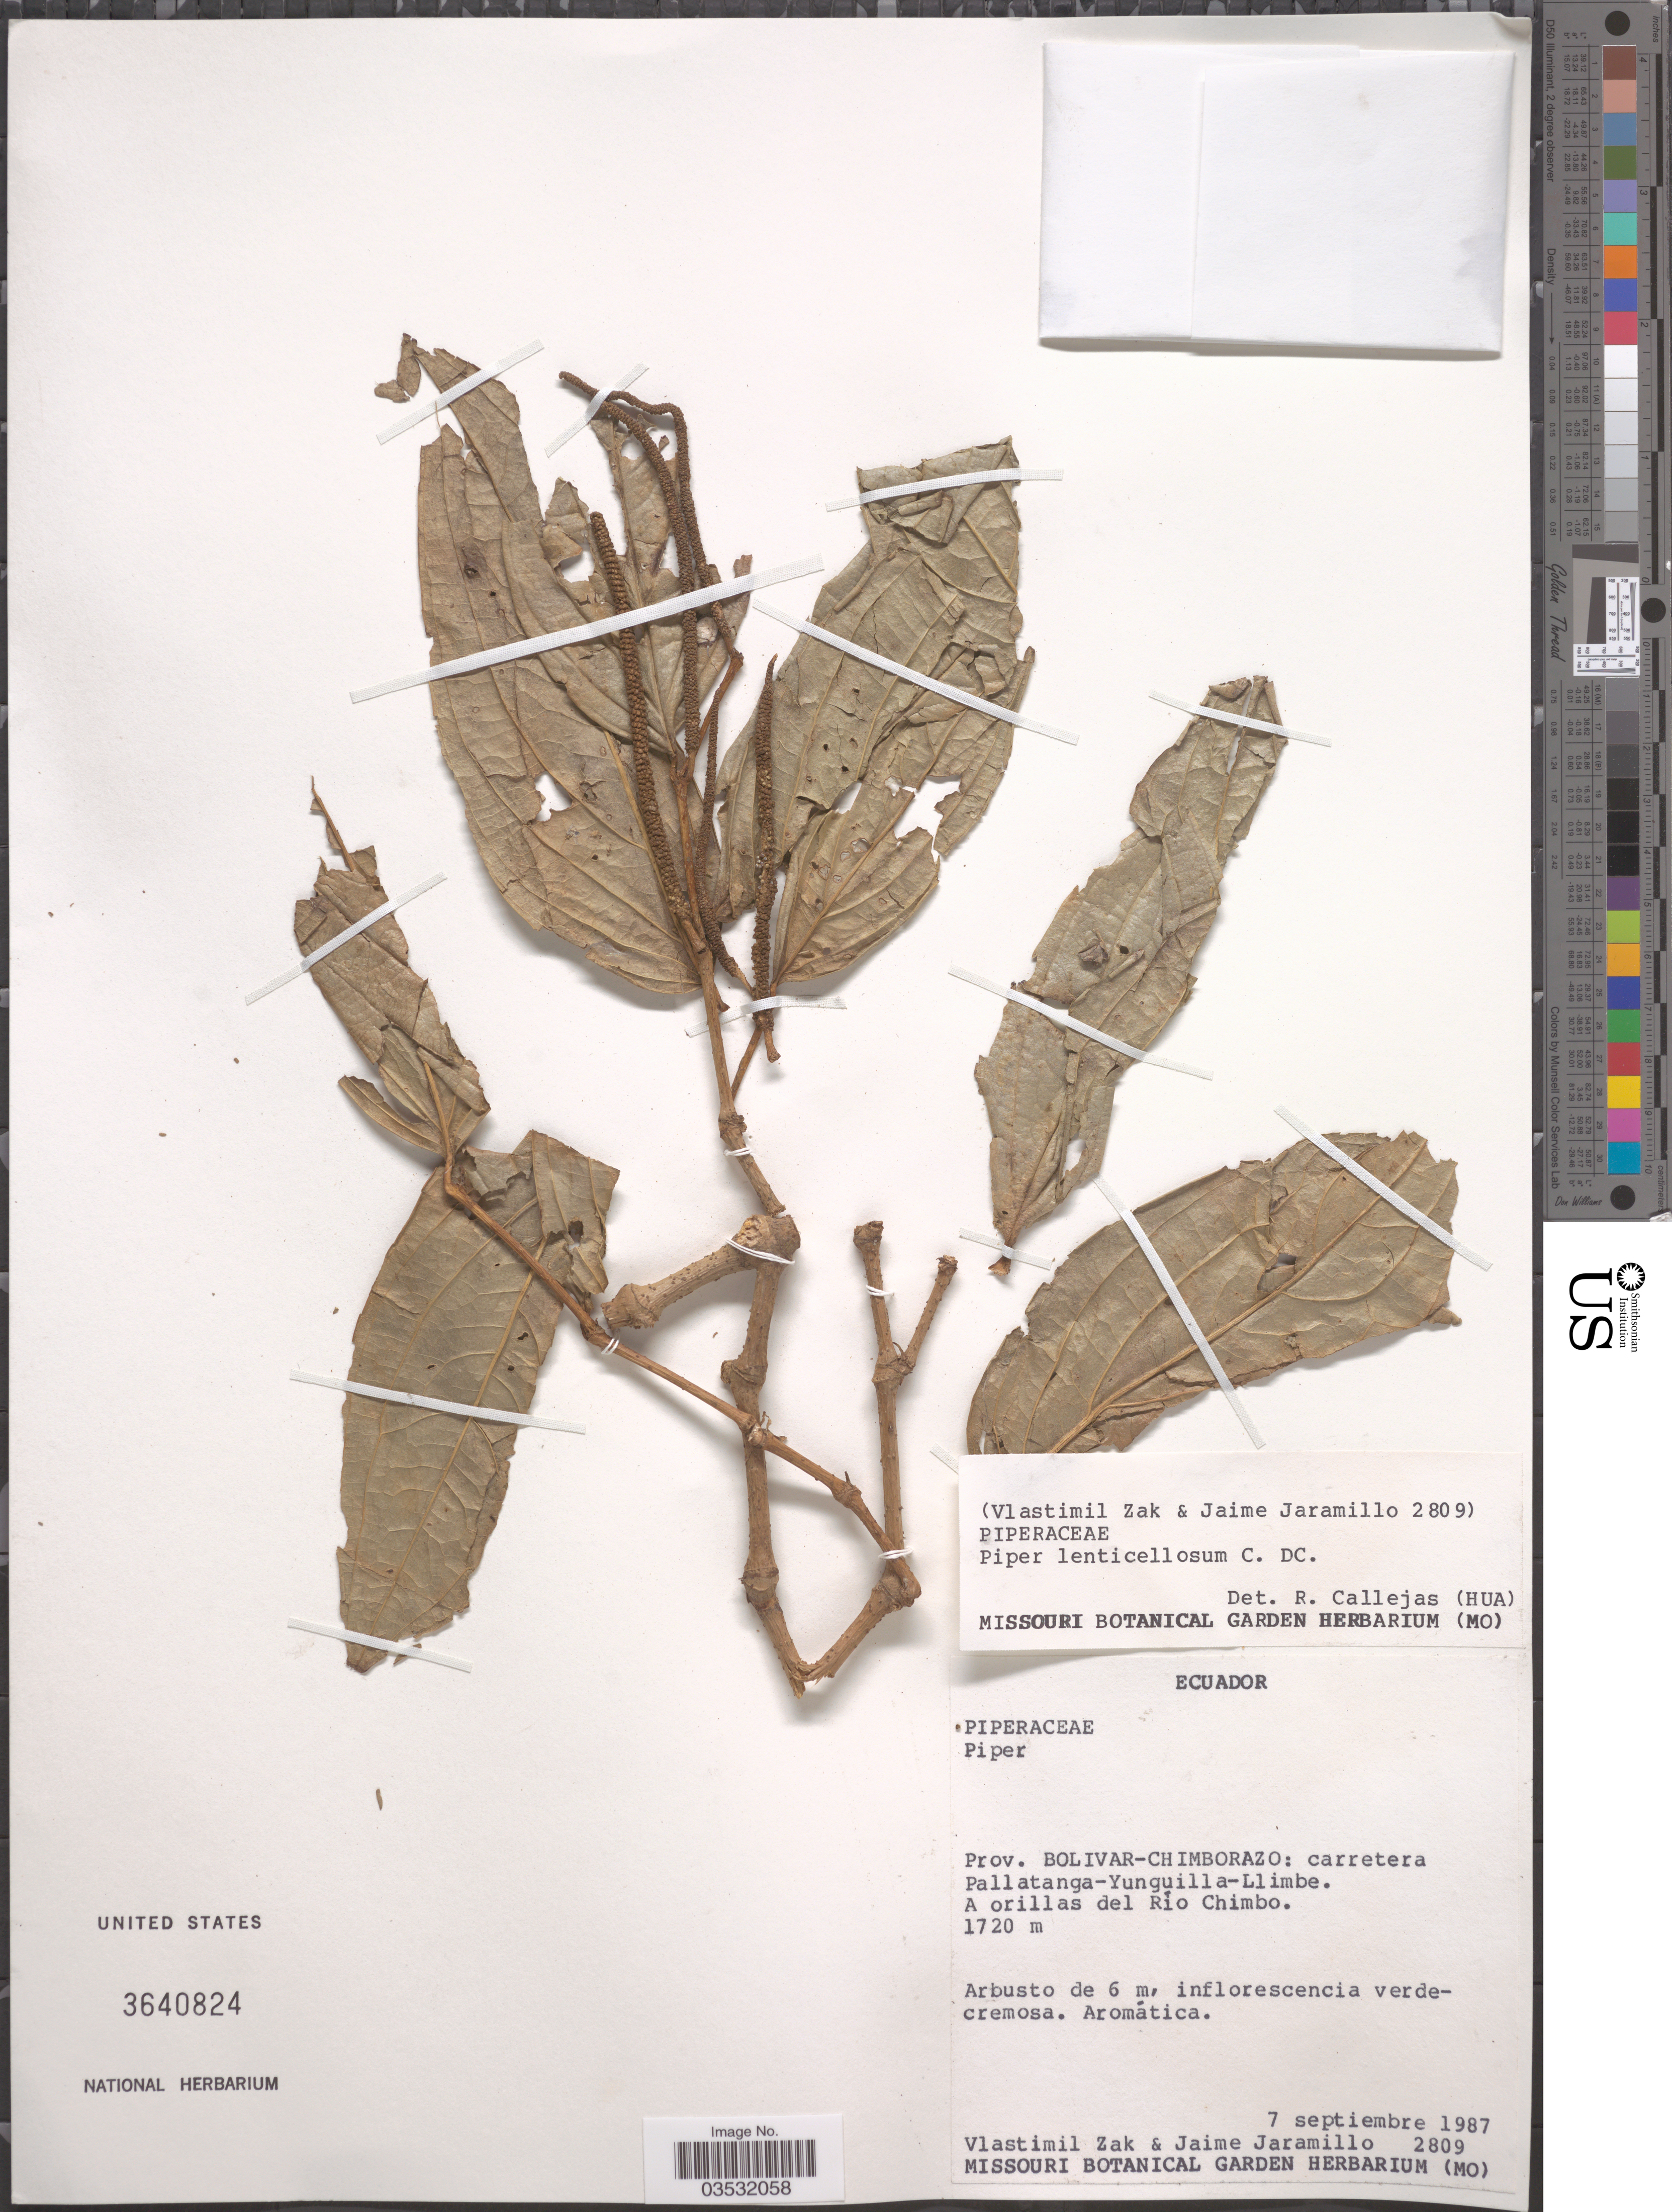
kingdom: Plantae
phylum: Tracheophyta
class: Magnoliopsida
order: Piperales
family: Piperaceae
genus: Piper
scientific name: Piper lenticellosum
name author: C. DC.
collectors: V. Zak & J. Jaramillo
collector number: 2809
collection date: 1987-09-07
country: Ecuador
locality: Prov. Bolivar-Chimborazo: carretera Pallatanga-Yunguilla-Llimbe. A orillas del Río Chimbo.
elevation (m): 1720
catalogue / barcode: US 3640824